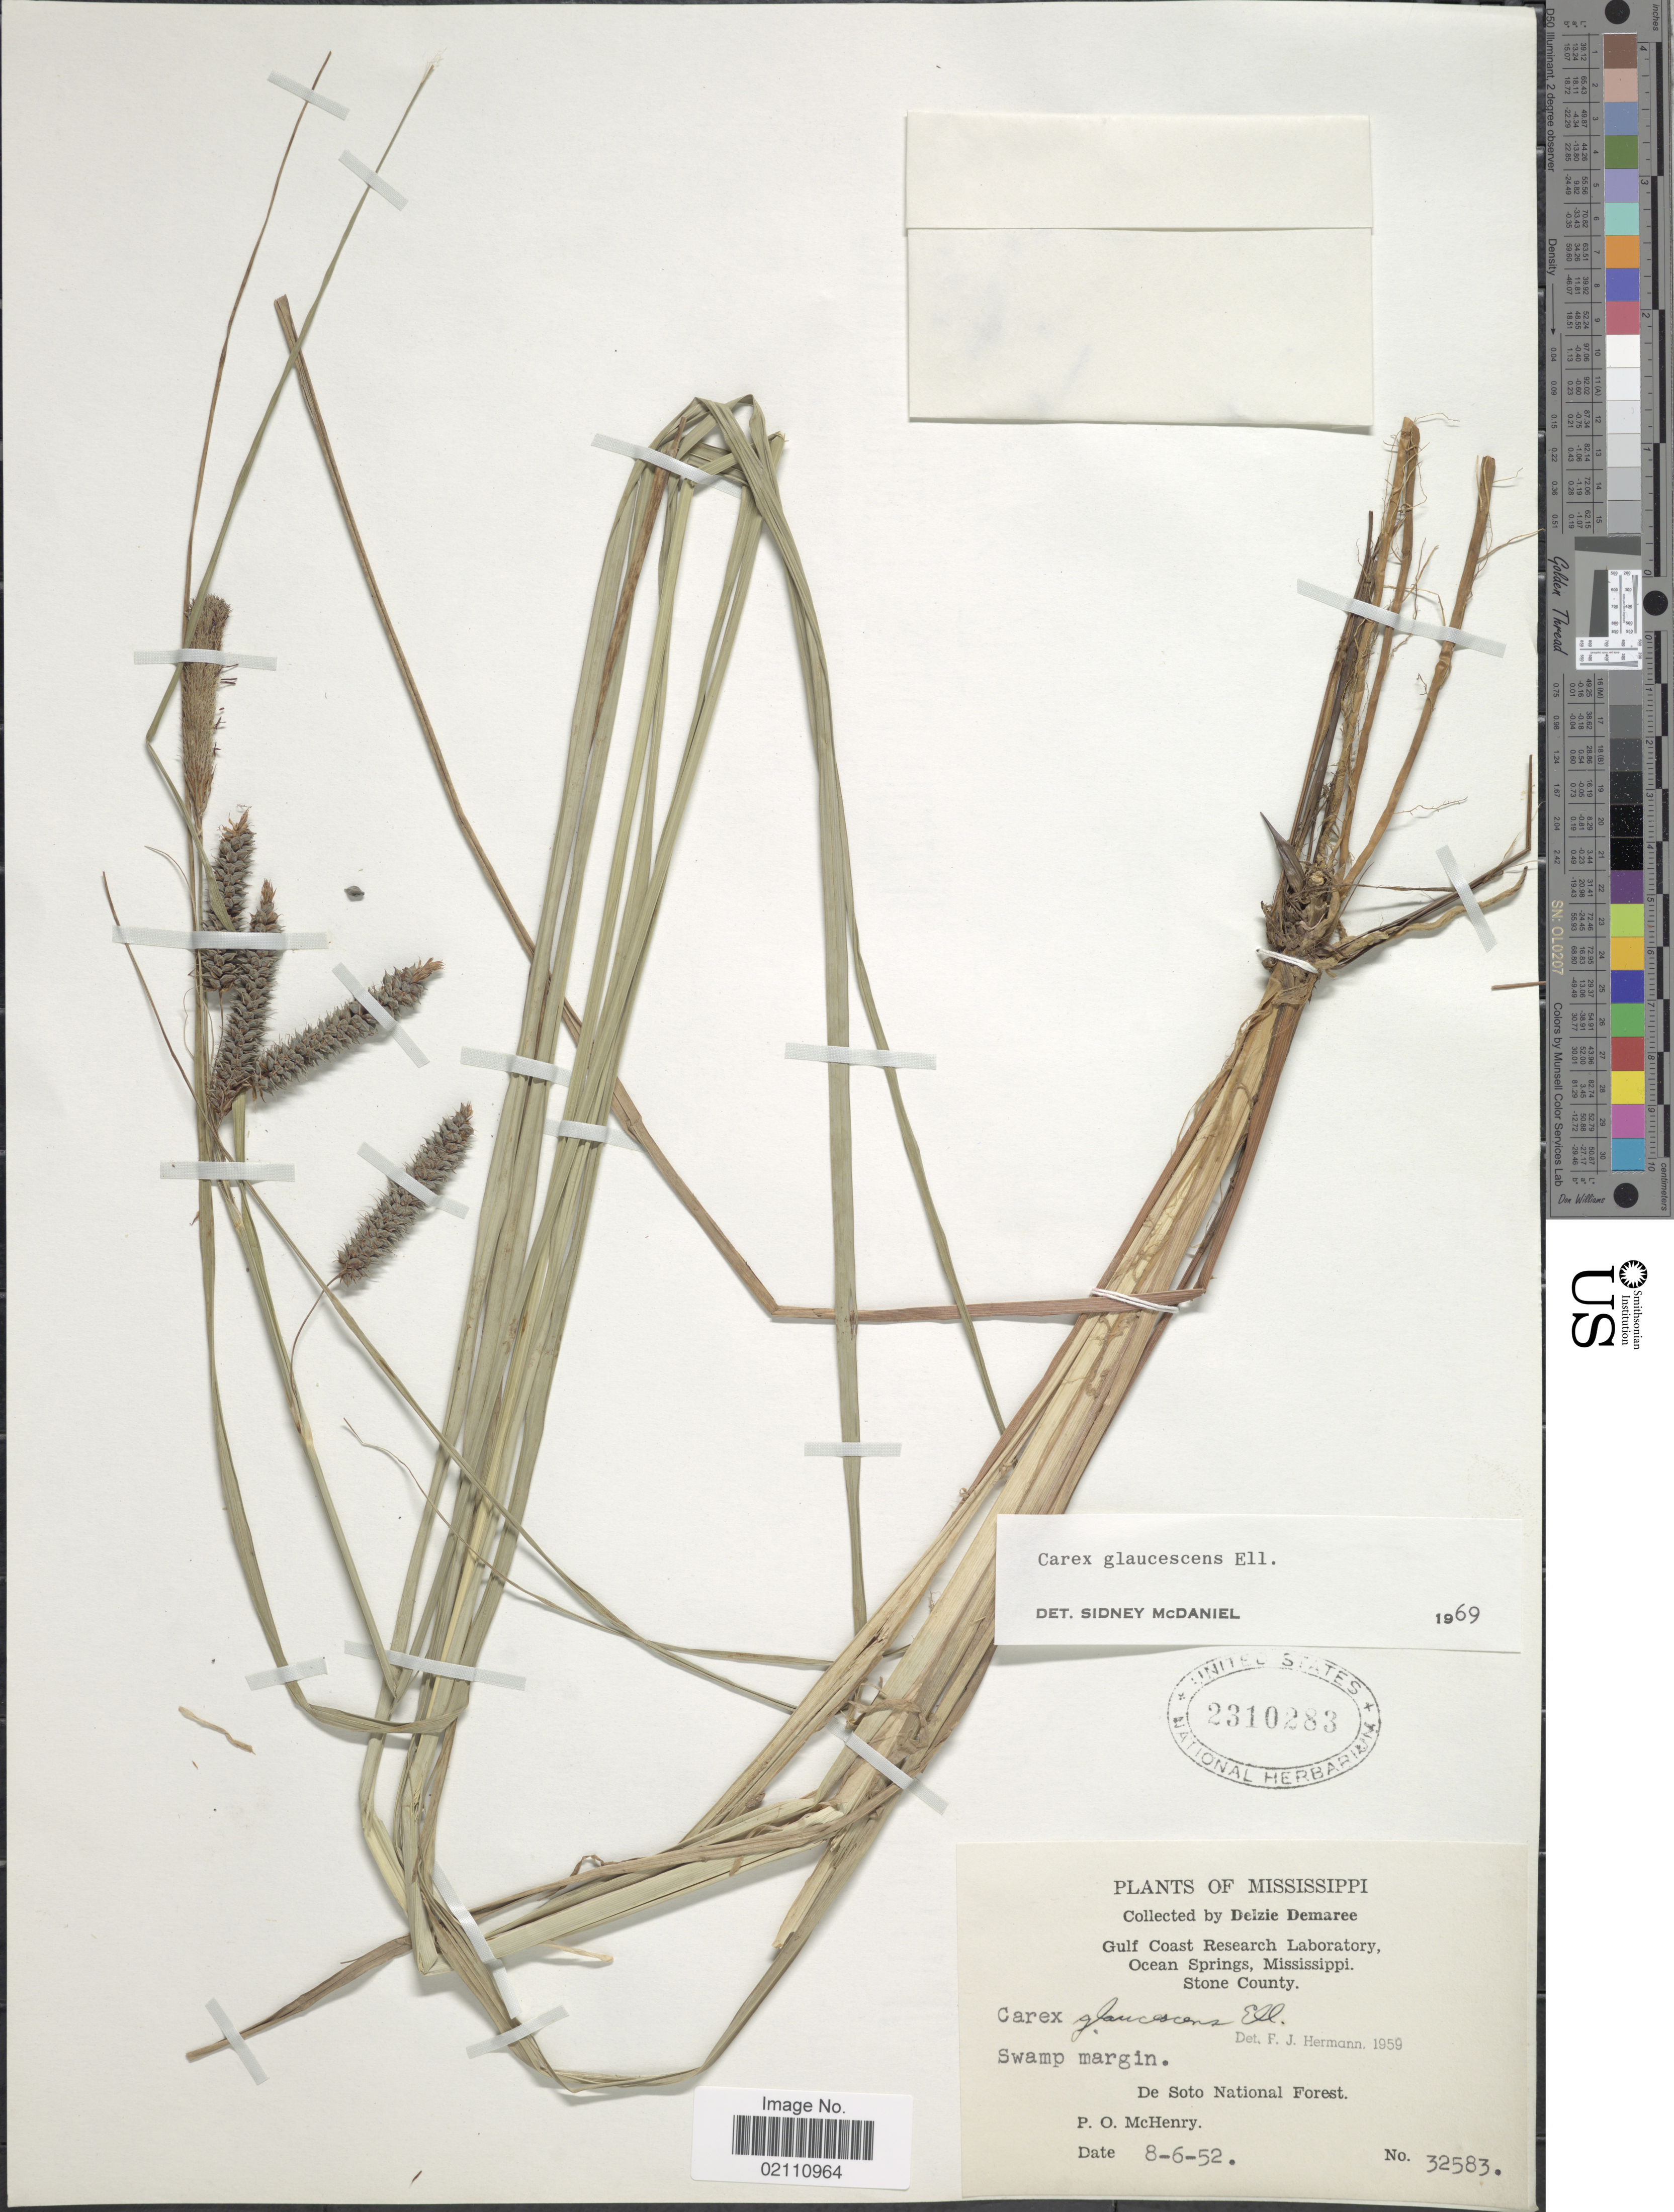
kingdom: Plantae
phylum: Tracheophyta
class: Liliopsida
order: Poales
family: Cyperaceae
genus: Carex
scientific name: Carex glaucescens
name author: Elliott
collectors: D. Demaree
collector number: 32583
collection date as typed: Transcribed d/m/y: 6/8/52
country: United States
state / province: Mississippi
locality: Gulf Coast Research Laboratory, Ocean Springs, Mississippi, Stone County, De Soto National Forest, P. O. McHenry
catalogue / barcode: US 2310283